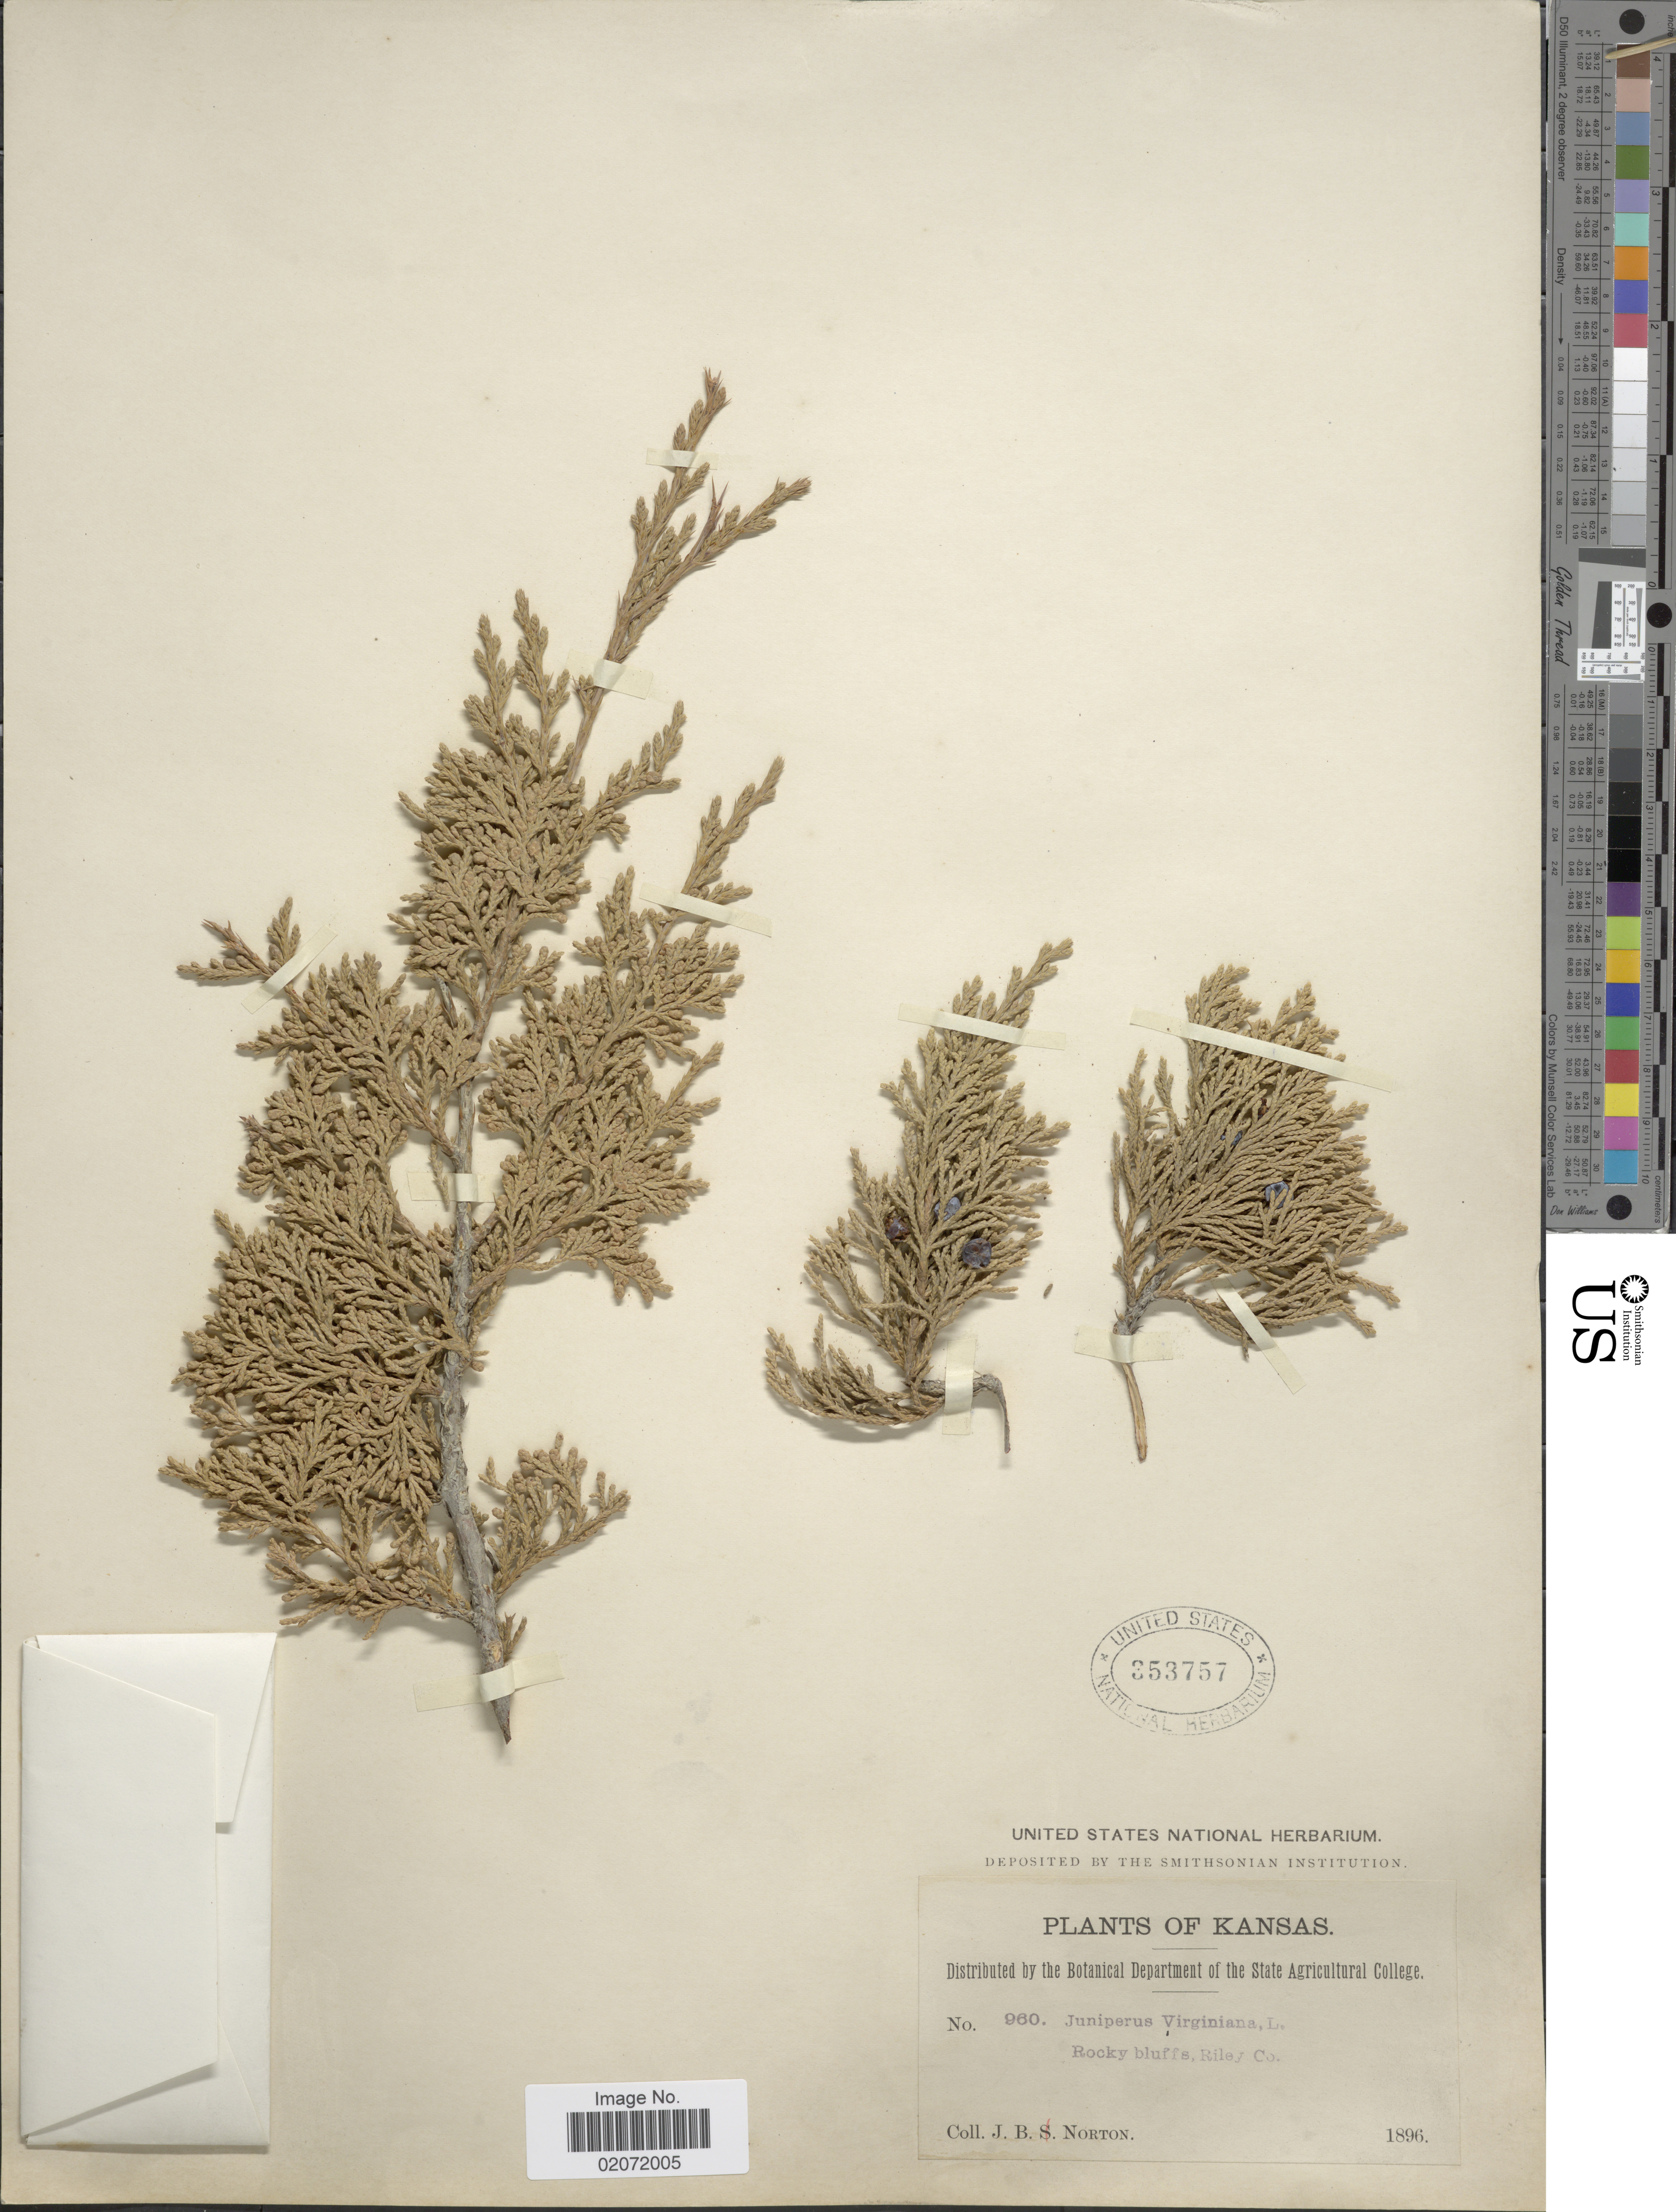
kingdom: Plantae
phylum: Tracheophyta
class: Pinopsida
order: Pinales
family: Cupressaceae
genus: Juniperus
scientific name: Juniperus virginiana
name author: L.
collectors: J. B. S. Norton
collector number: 960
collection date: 1896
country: United States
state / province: Kansas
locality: Rokcy Bluffs, Riley Co.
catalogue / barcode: US 353757